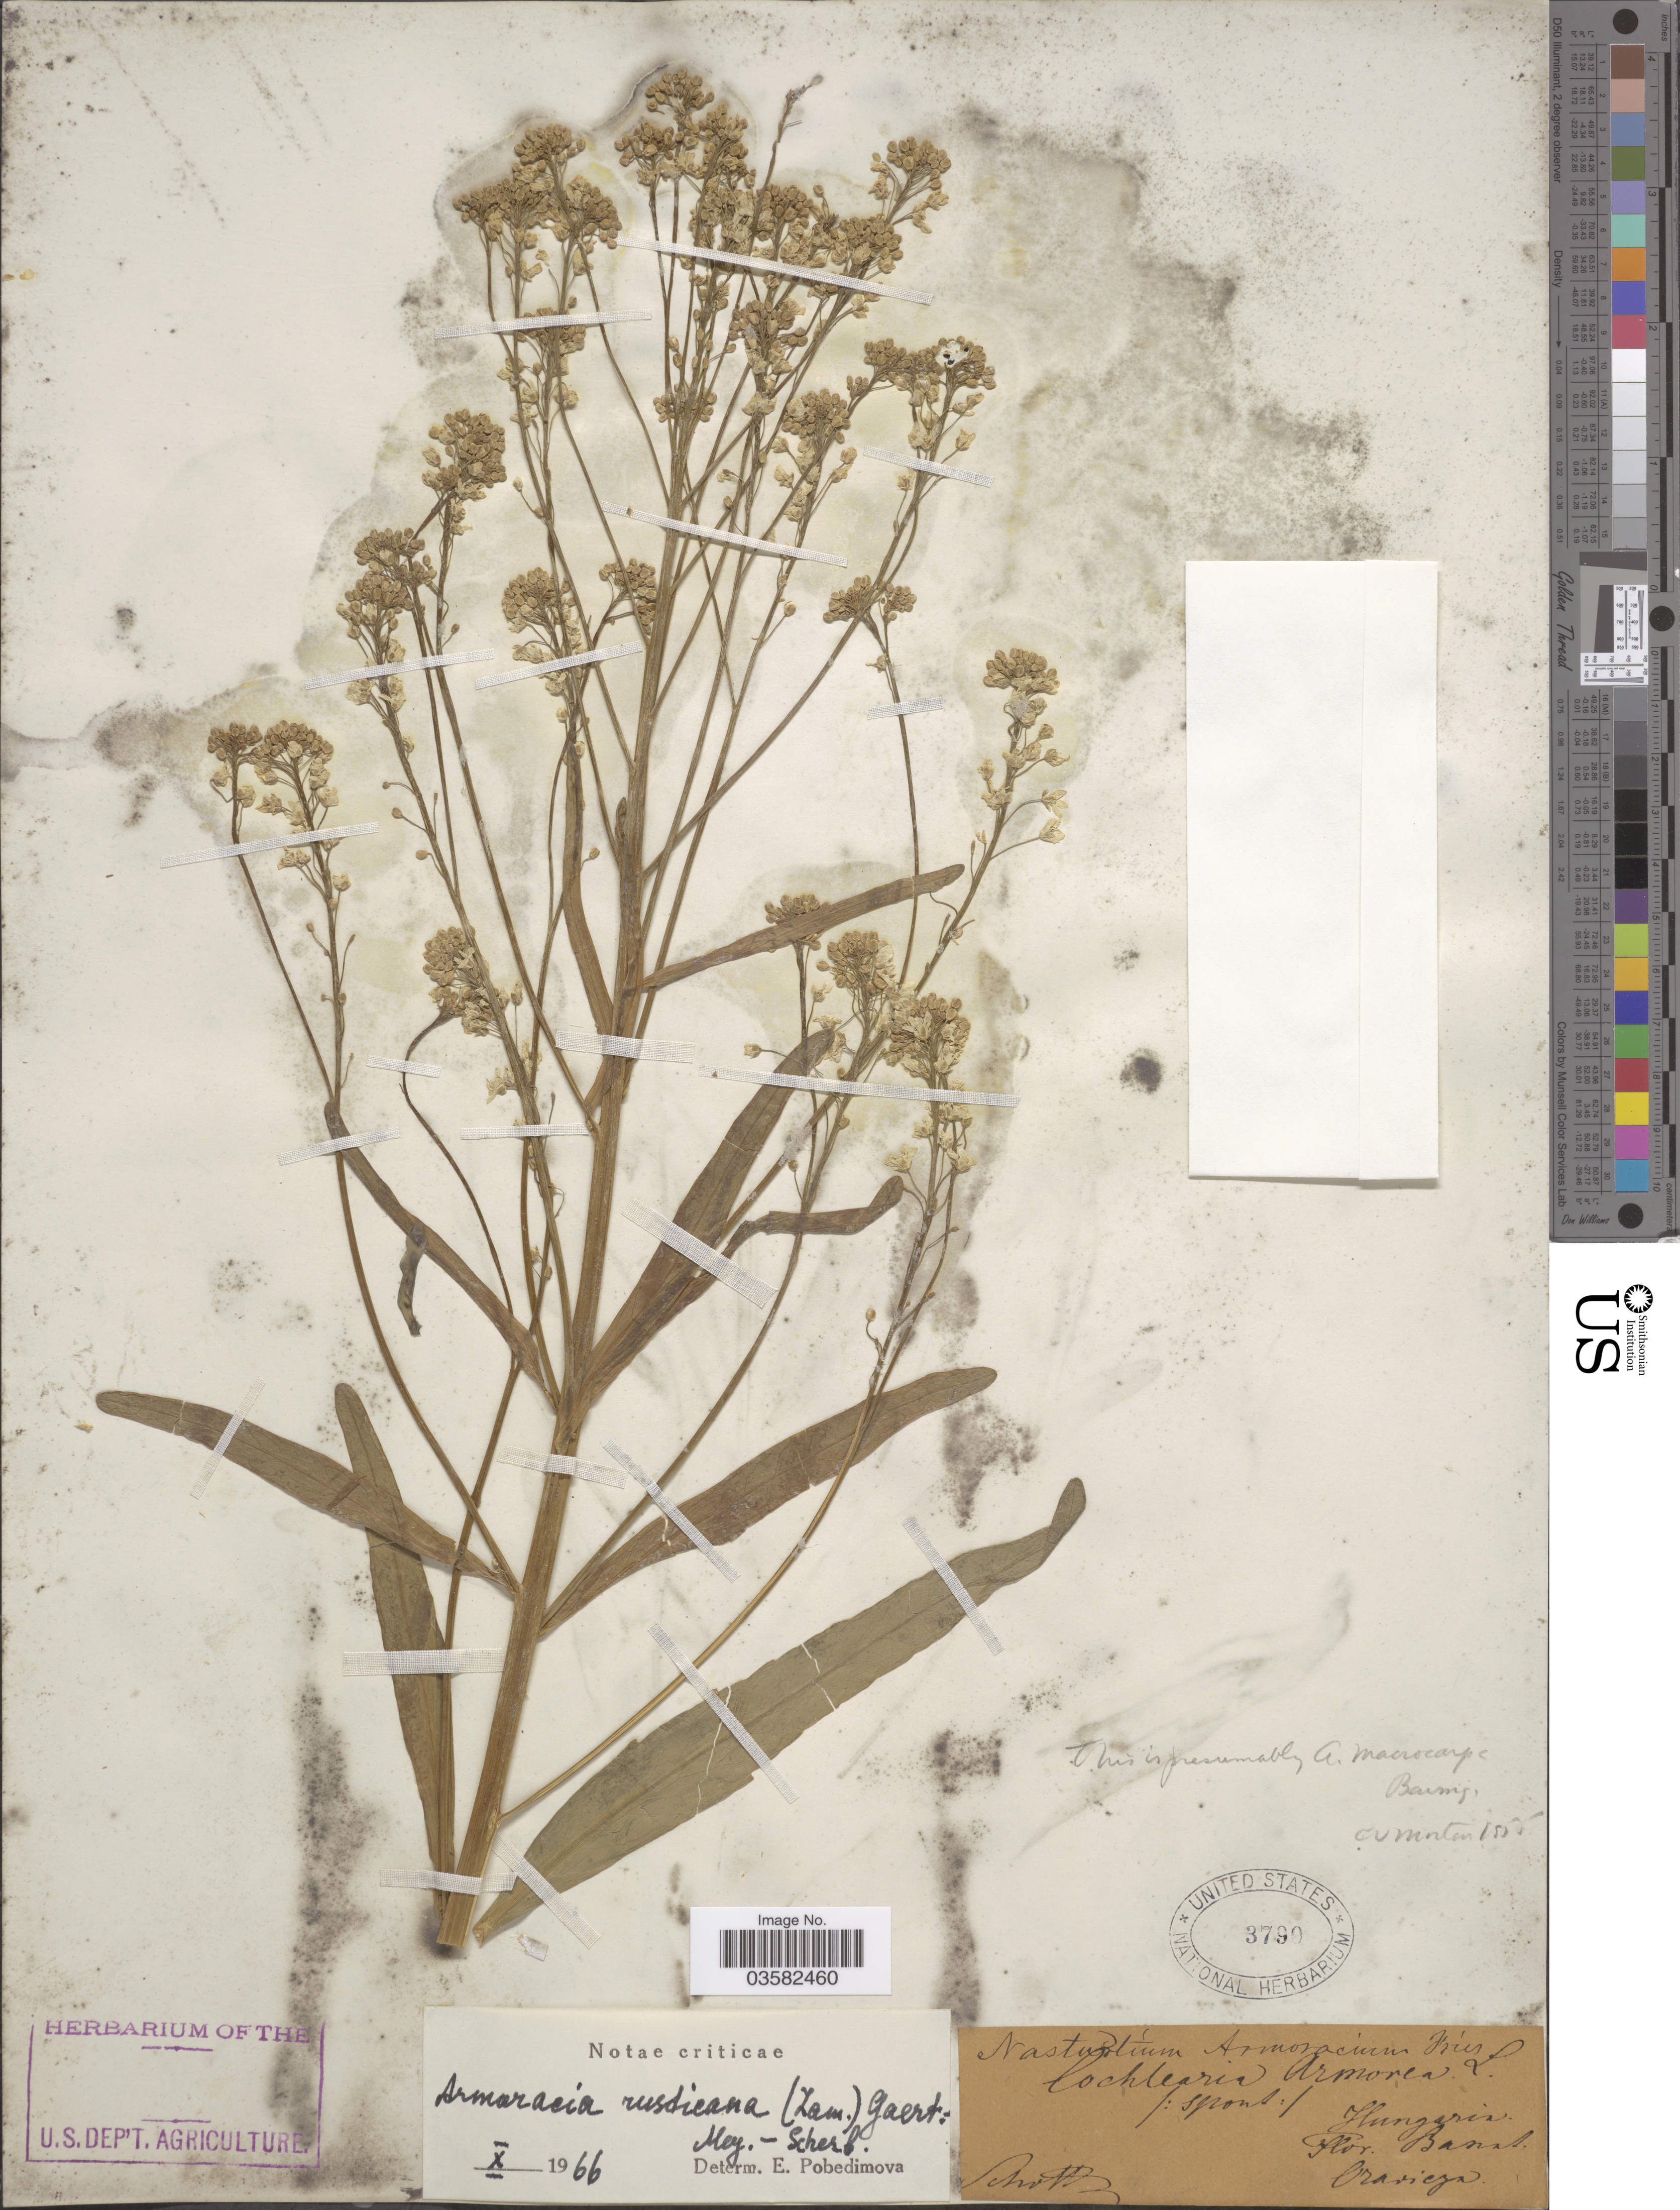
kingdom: Plantae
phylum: Tracheophyta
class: Magnoliopsida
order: Brassicales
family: Brassicaceae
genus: Cochlearia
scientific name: Cochlearia rusticana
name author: Lam.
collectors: -. Schottz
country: Hungary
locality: Banat. Oravicza [interpreted].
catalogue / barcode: US 3790